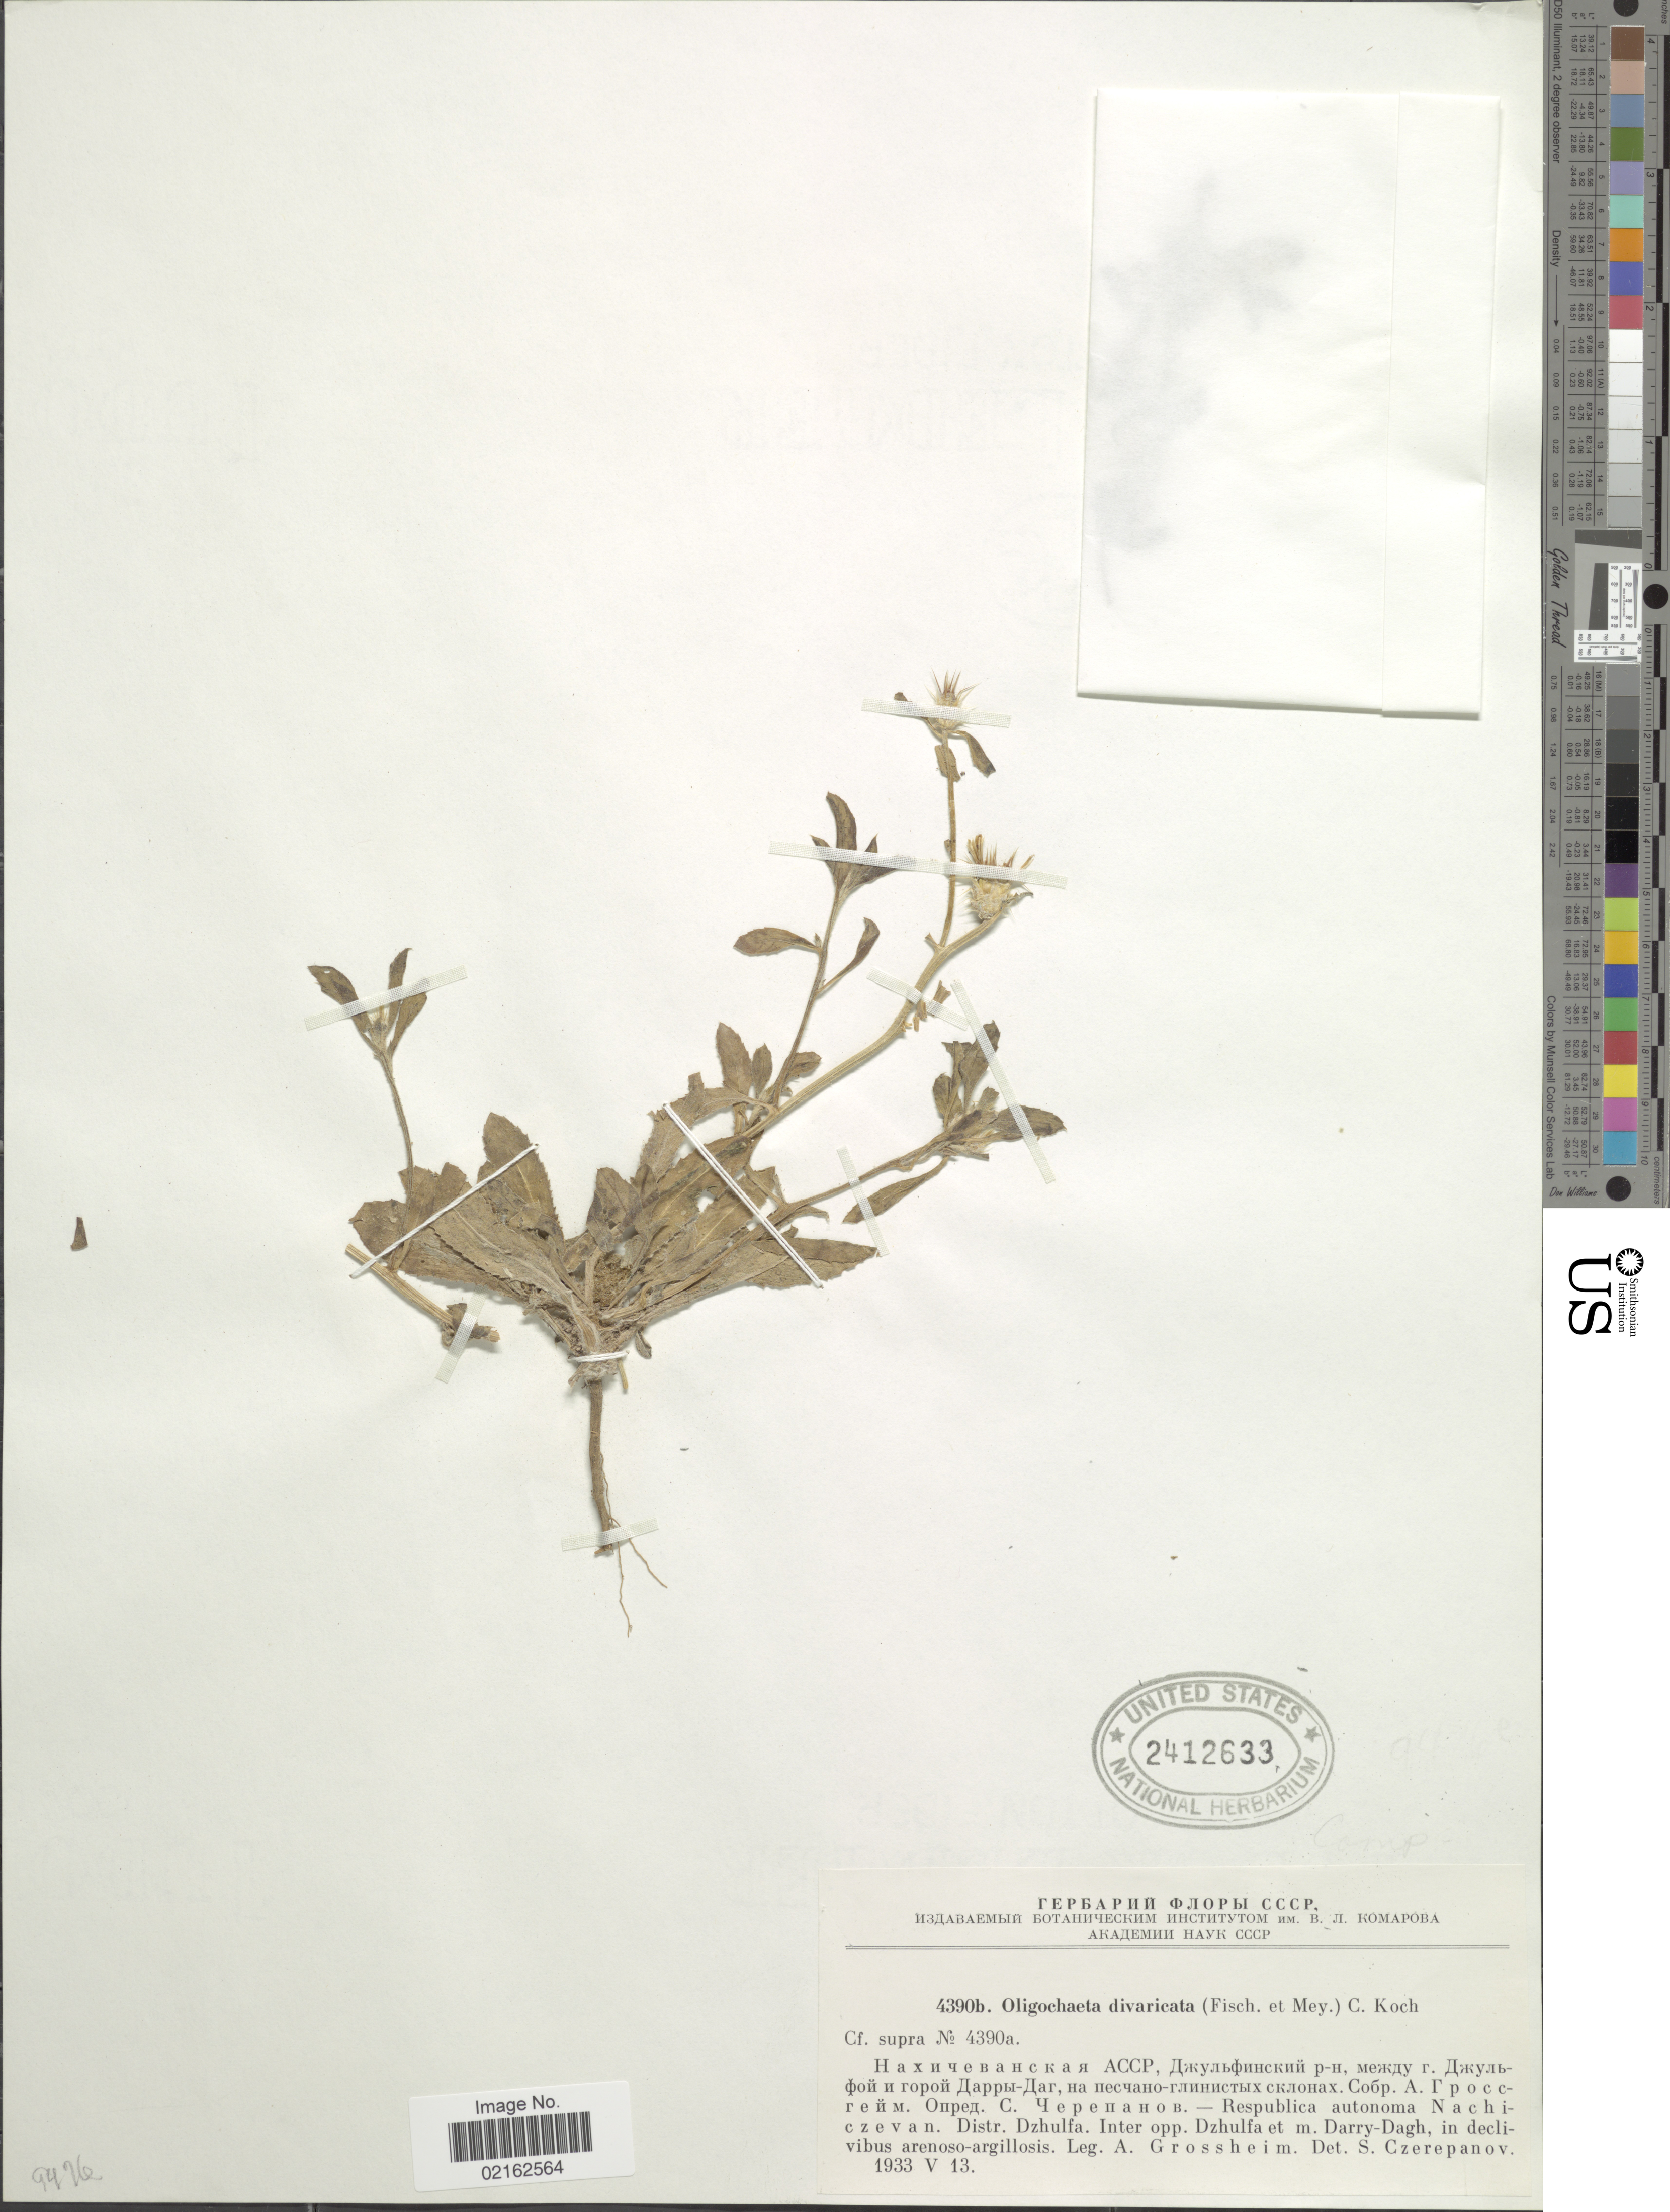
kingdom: Plantae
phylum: Tracheophyta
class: Magnoliopsida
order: Asterales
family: Asteraceae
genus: Oligochaeta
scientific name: Oligochaeta divaricata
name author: (Fisch. & C.A. Mey.) C. Koch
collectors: A. Grossheim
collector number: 4390b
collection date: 1933-05-13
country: Azerbaijan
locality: Respublica autonoma Nachiczevan, Distr. Dzhulfa, inter opp. Dzhulfa et m. Darry-Dagh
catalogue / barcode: US 2412633